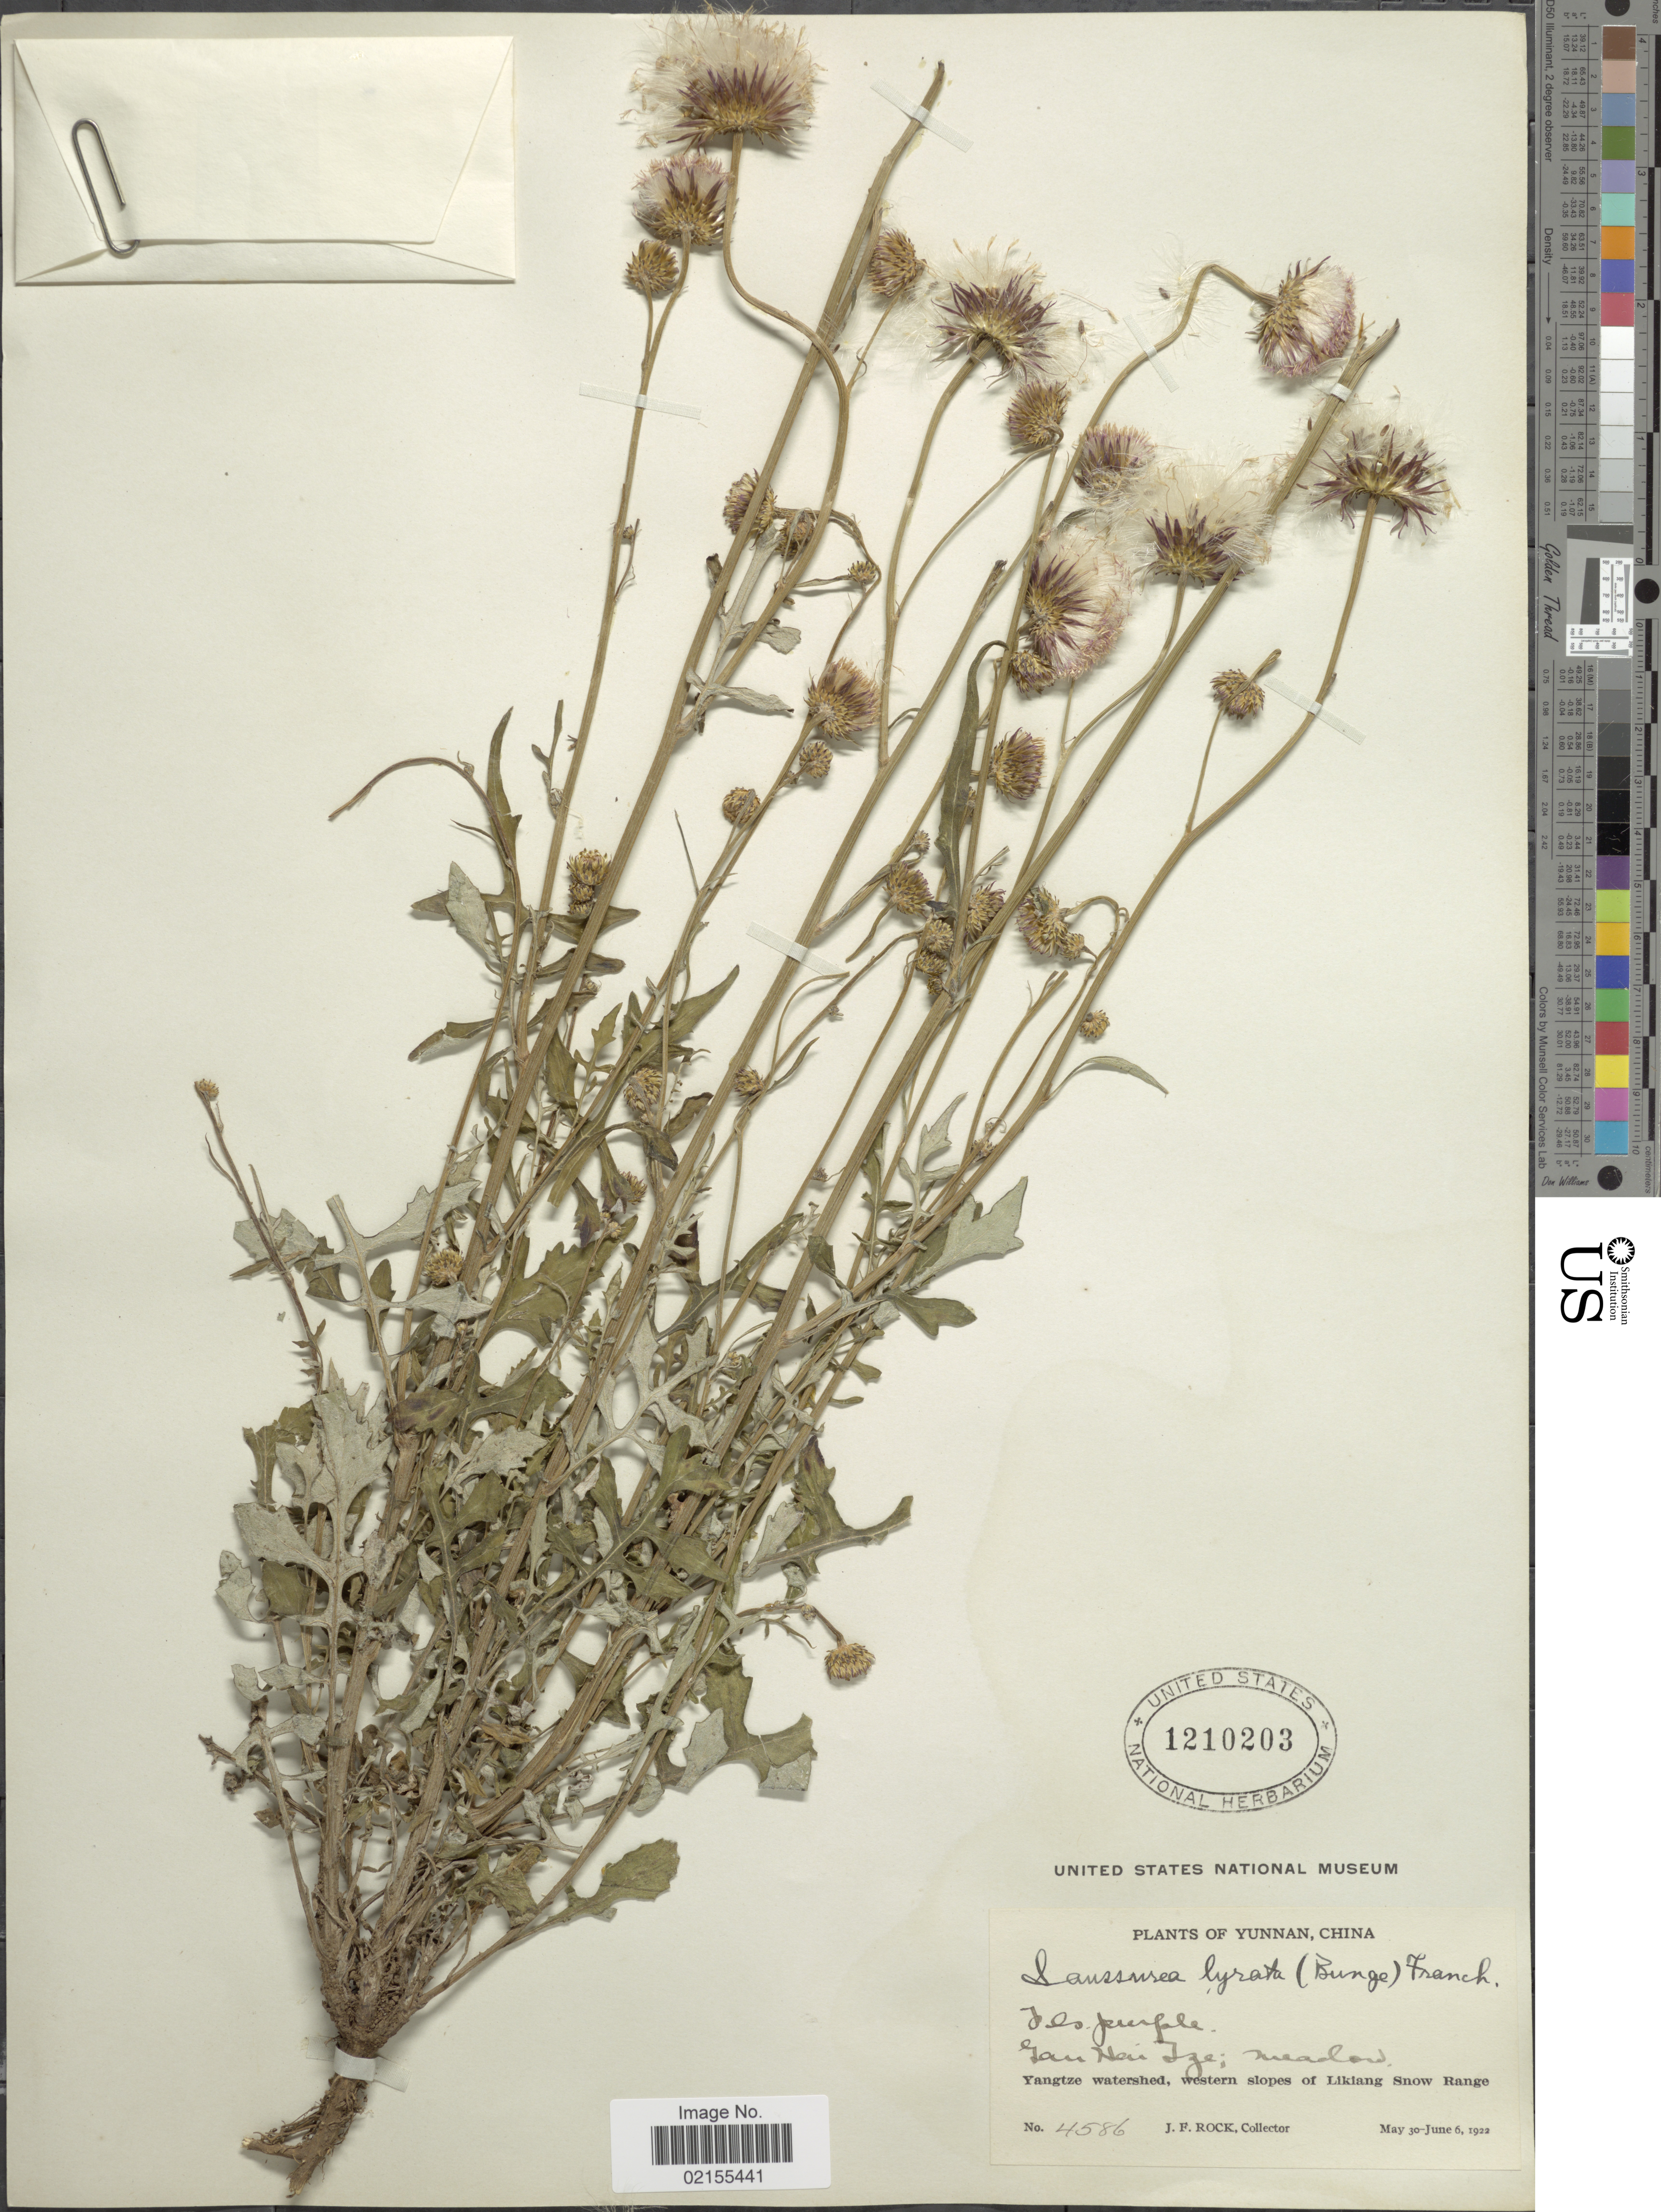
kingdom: Plantae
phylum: Tracheophyta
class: Magnoliopsida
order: Asterales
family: Asteraceae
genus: Hemistepta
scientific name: Hemistepta lyrata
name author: Bunge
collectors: J. Rock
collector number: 4586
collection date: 1922-05-30/1922-06-06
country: China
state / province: Yunnan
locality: Gan Hai Tze, Yangtze watershed, western slopes of Likiang Snow Range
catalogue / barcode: US 1210203